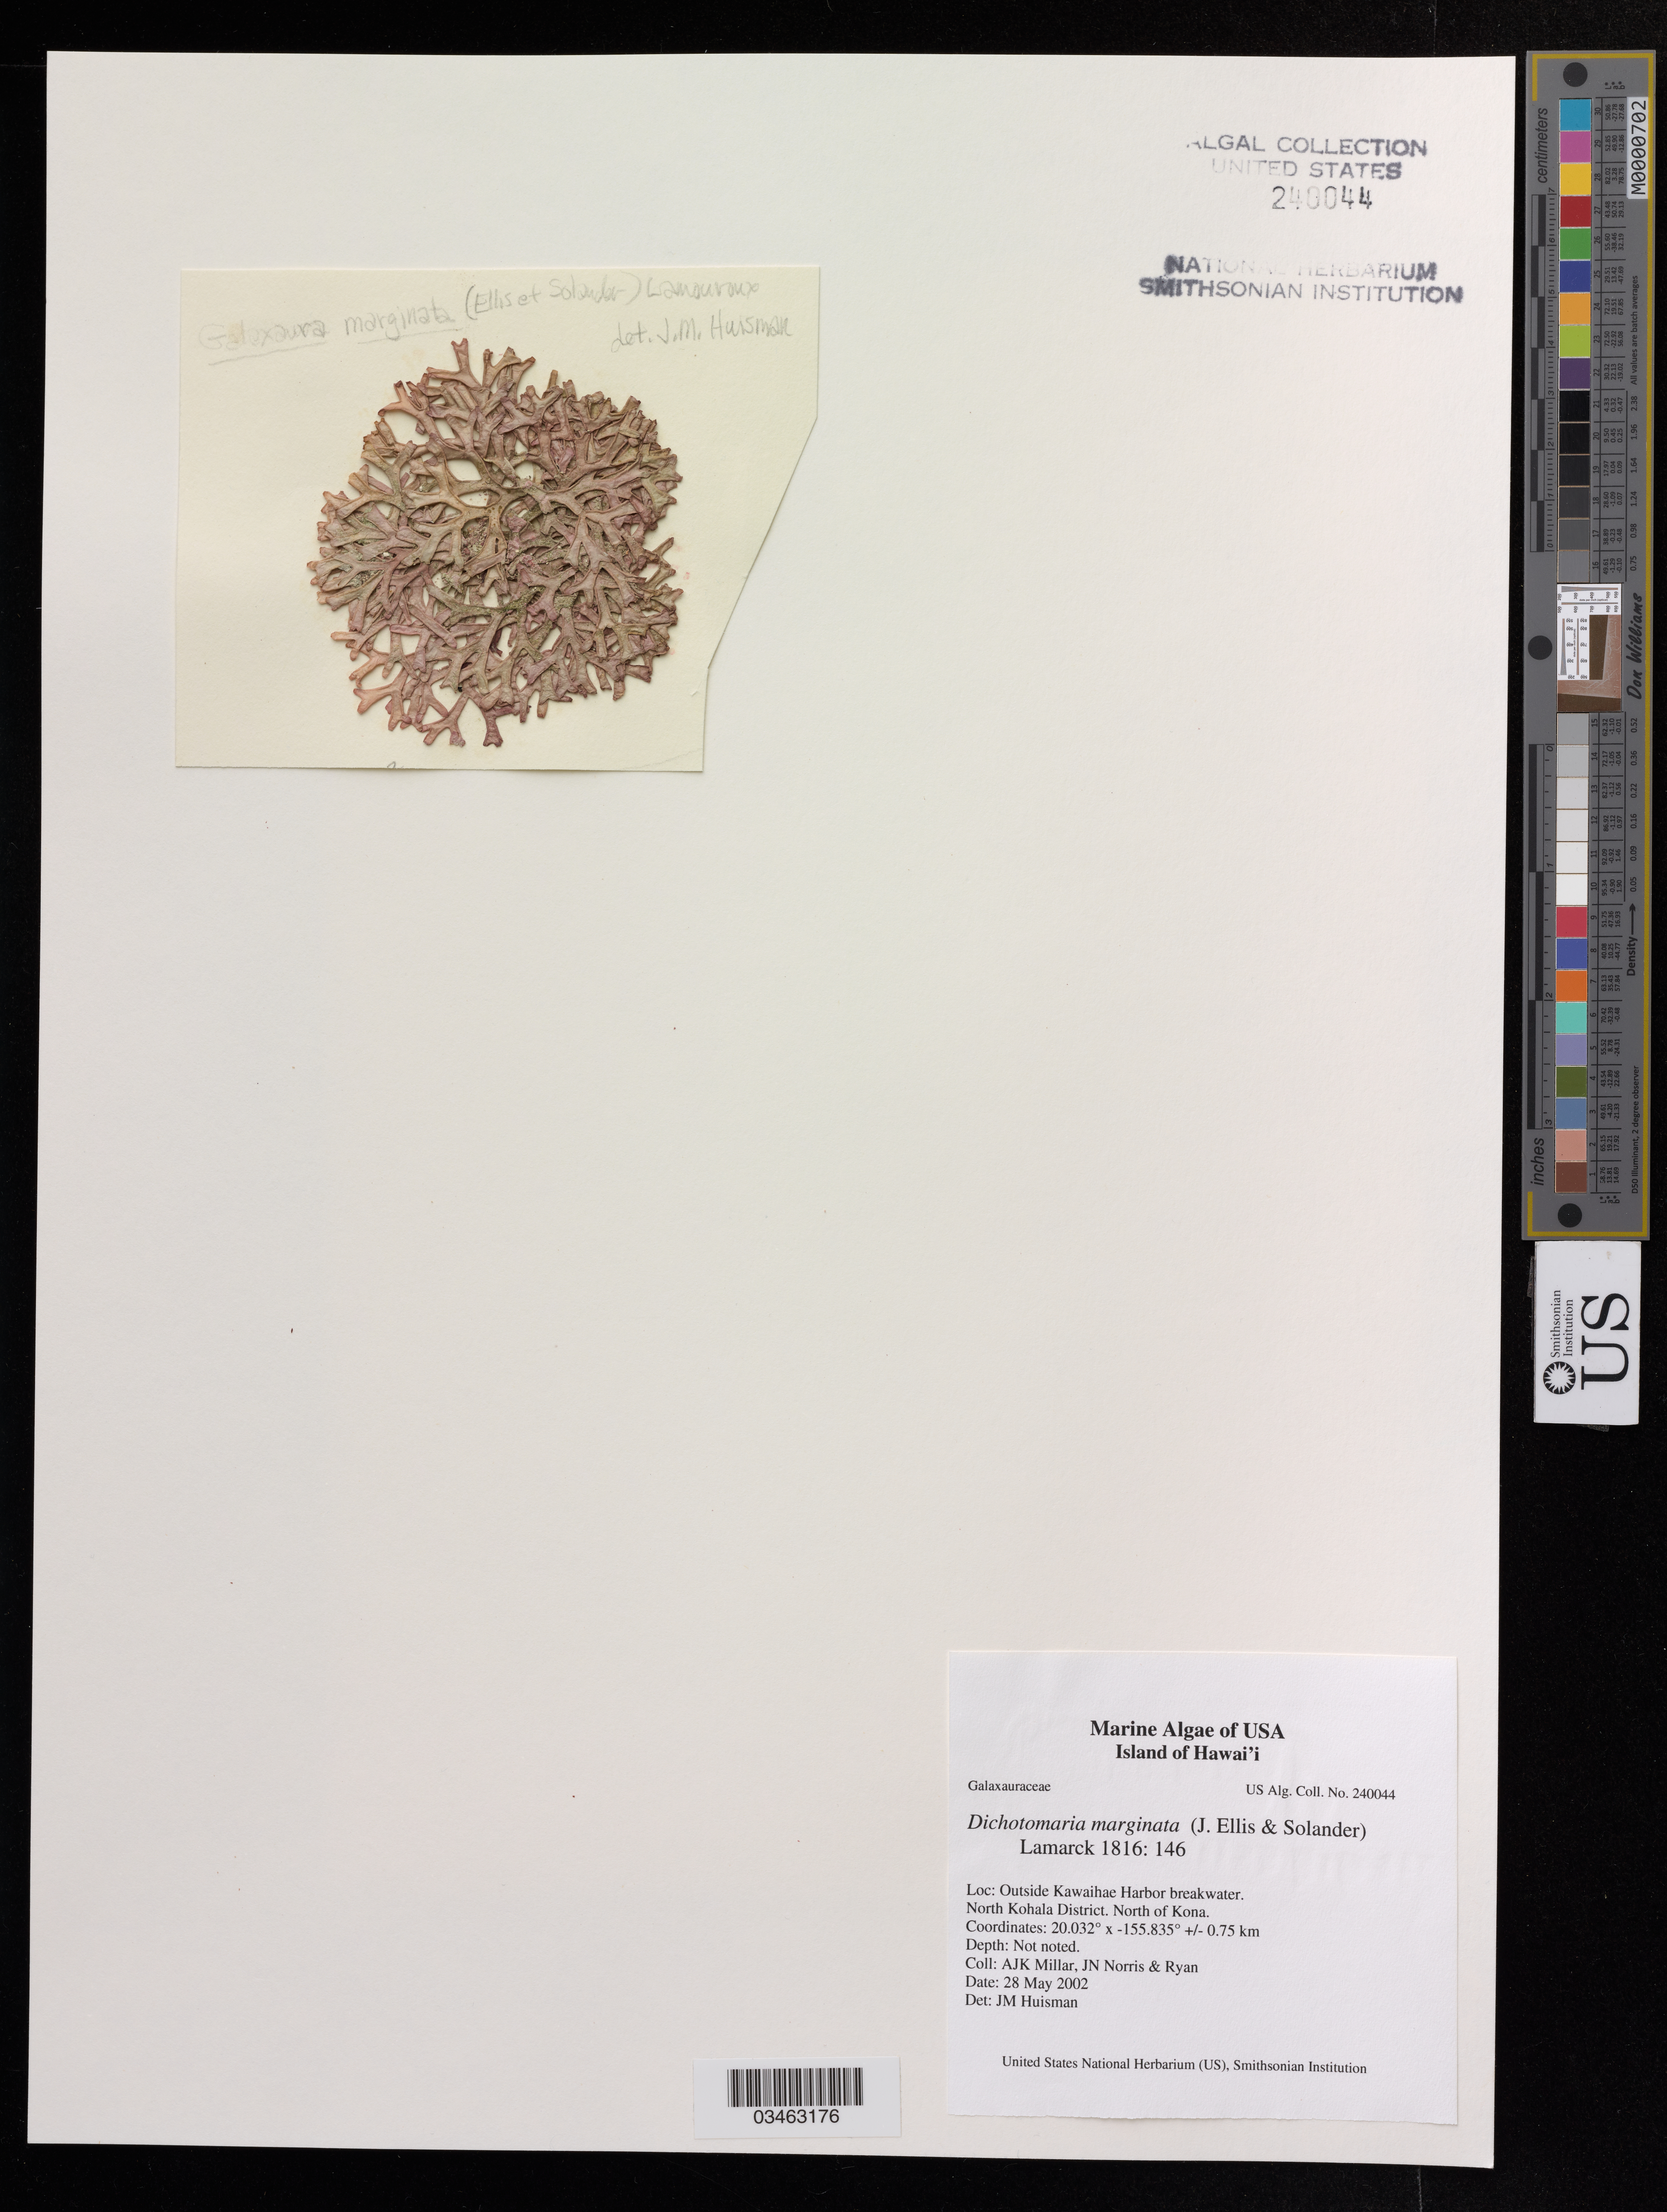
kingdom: Plantae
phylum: Rhodophyta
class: Florideophyceae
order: Nemaliales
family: Galaxauraceae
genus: Dichotomaria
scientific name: Dichotomaria marginata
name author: (J. Ellis & Sol.) Lam.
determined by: Huisman, J. M.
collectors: A. Millar, J. N. Norris & Ryan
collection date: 2002-05-28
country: United States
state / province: Hawaii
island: Hawaii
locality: Outside Kawaihae Harbor break water. North Kohala District. North of Kona.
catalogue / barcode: US 240044